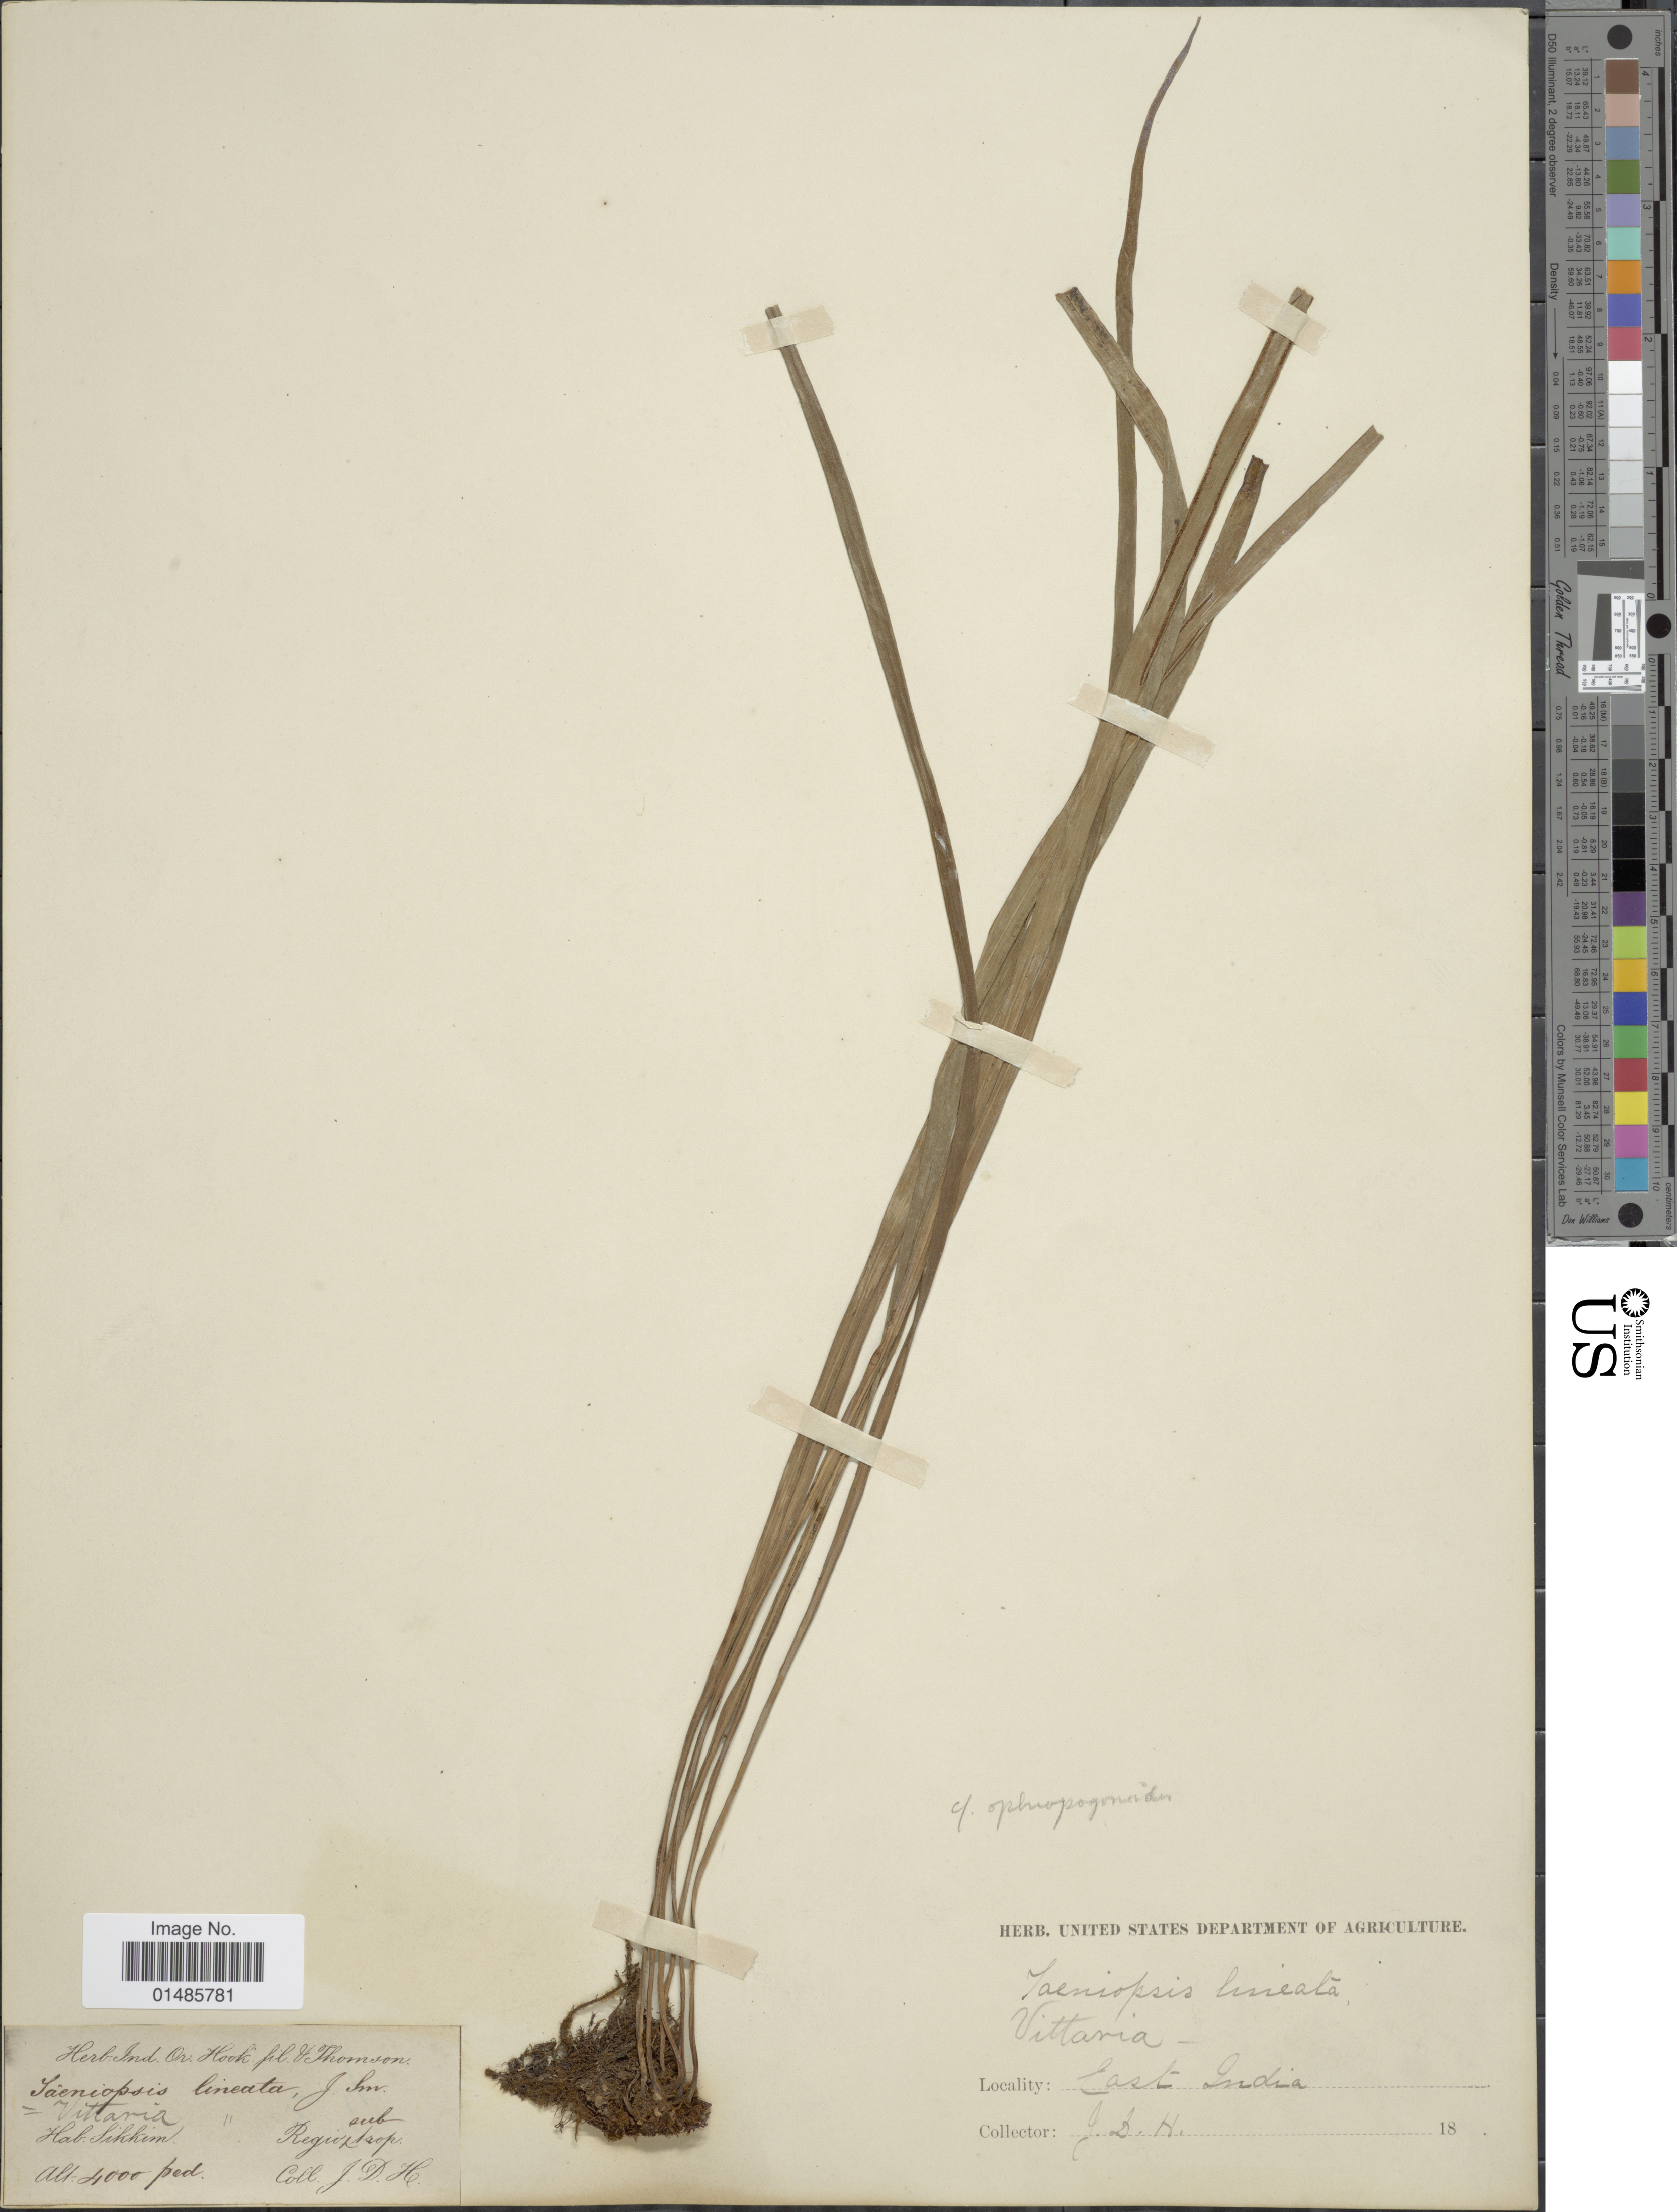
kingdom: Plantae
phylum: Tracheophyta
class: Polypodiopsida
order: Polypodiales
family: Pteridaceae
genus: Haplopteris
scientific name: Haplopteris ophiopogonoides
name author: (Ching)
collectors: J. D. Hooker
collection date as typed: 18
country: India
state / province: Sikkim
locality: Regio subtrop. East India.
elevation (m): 1219